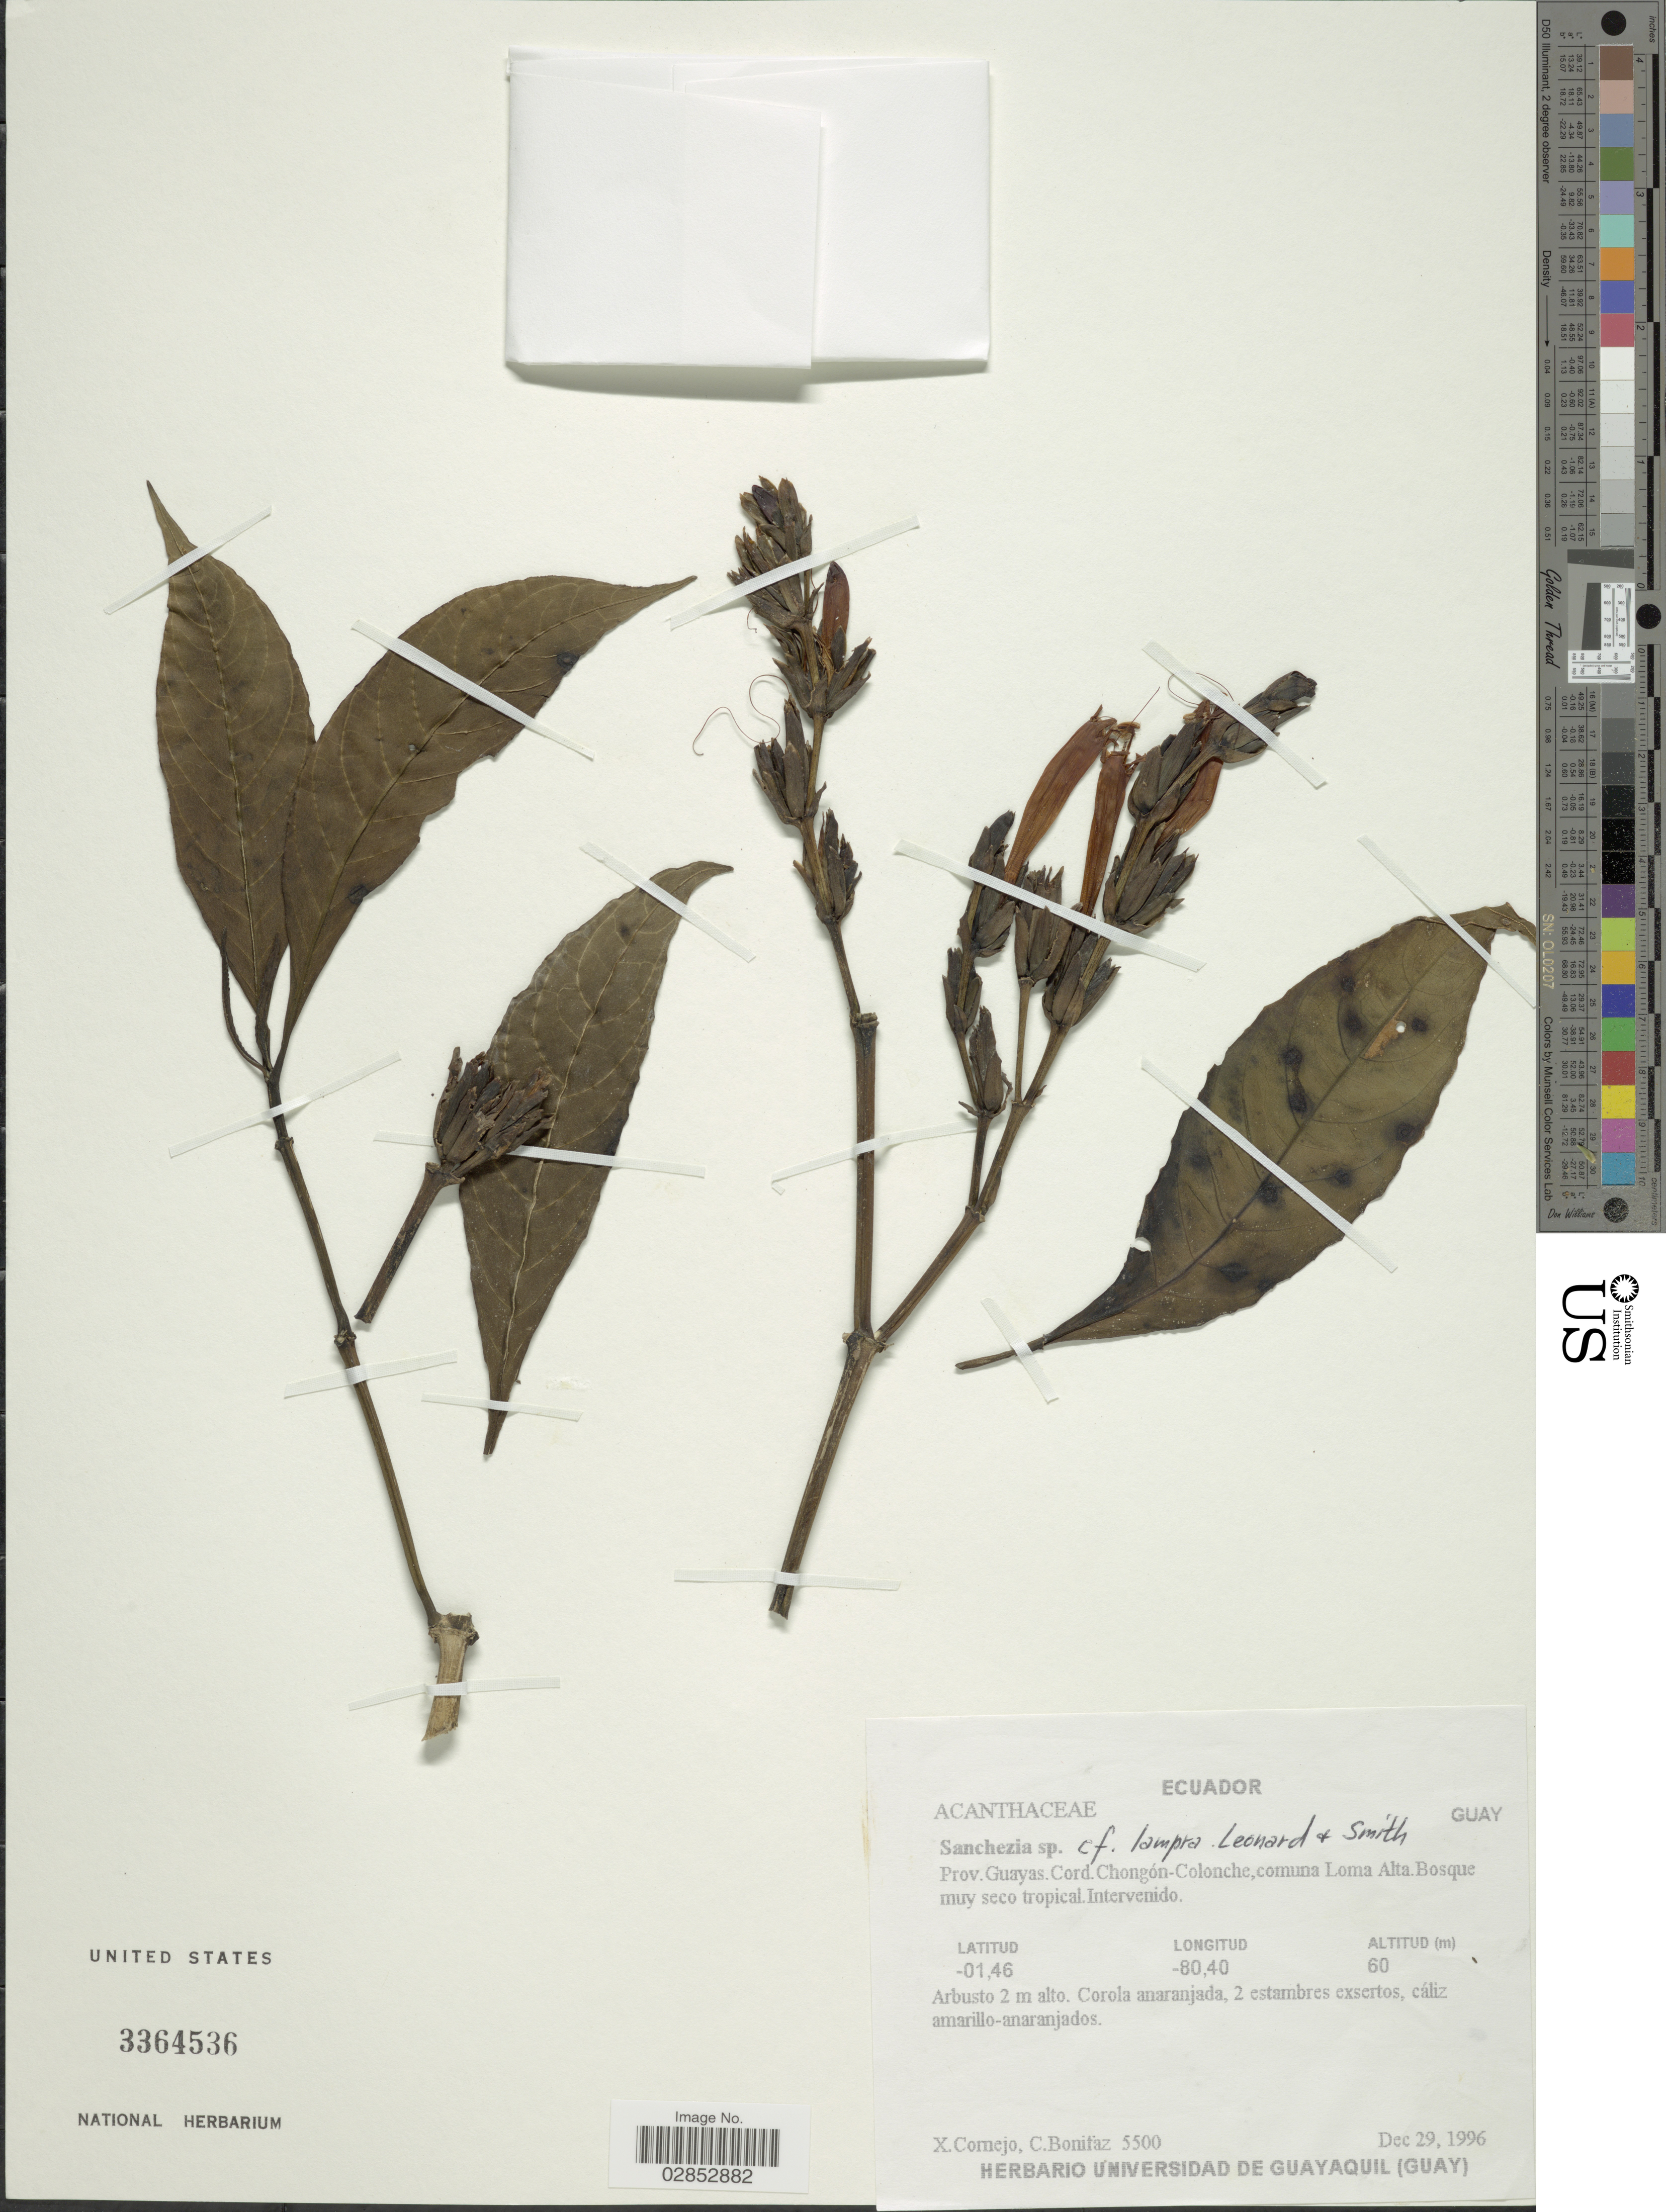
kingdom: Plantae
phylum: Tracheophyta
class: Magnoliopsida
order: Lamiales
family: Acanthaceae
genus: Sanchezia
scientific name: Sanchezia parviflora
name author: Leonard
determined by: Azevedo, Igor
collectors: X. F. Cornejo & C. Bonitáz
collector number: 5500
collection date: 1996-12-29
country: Ecuador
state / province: Guayas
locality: Cord. Chongón-Colonche, comuna Loma Alta.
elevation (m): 60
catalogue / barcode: US 3364536